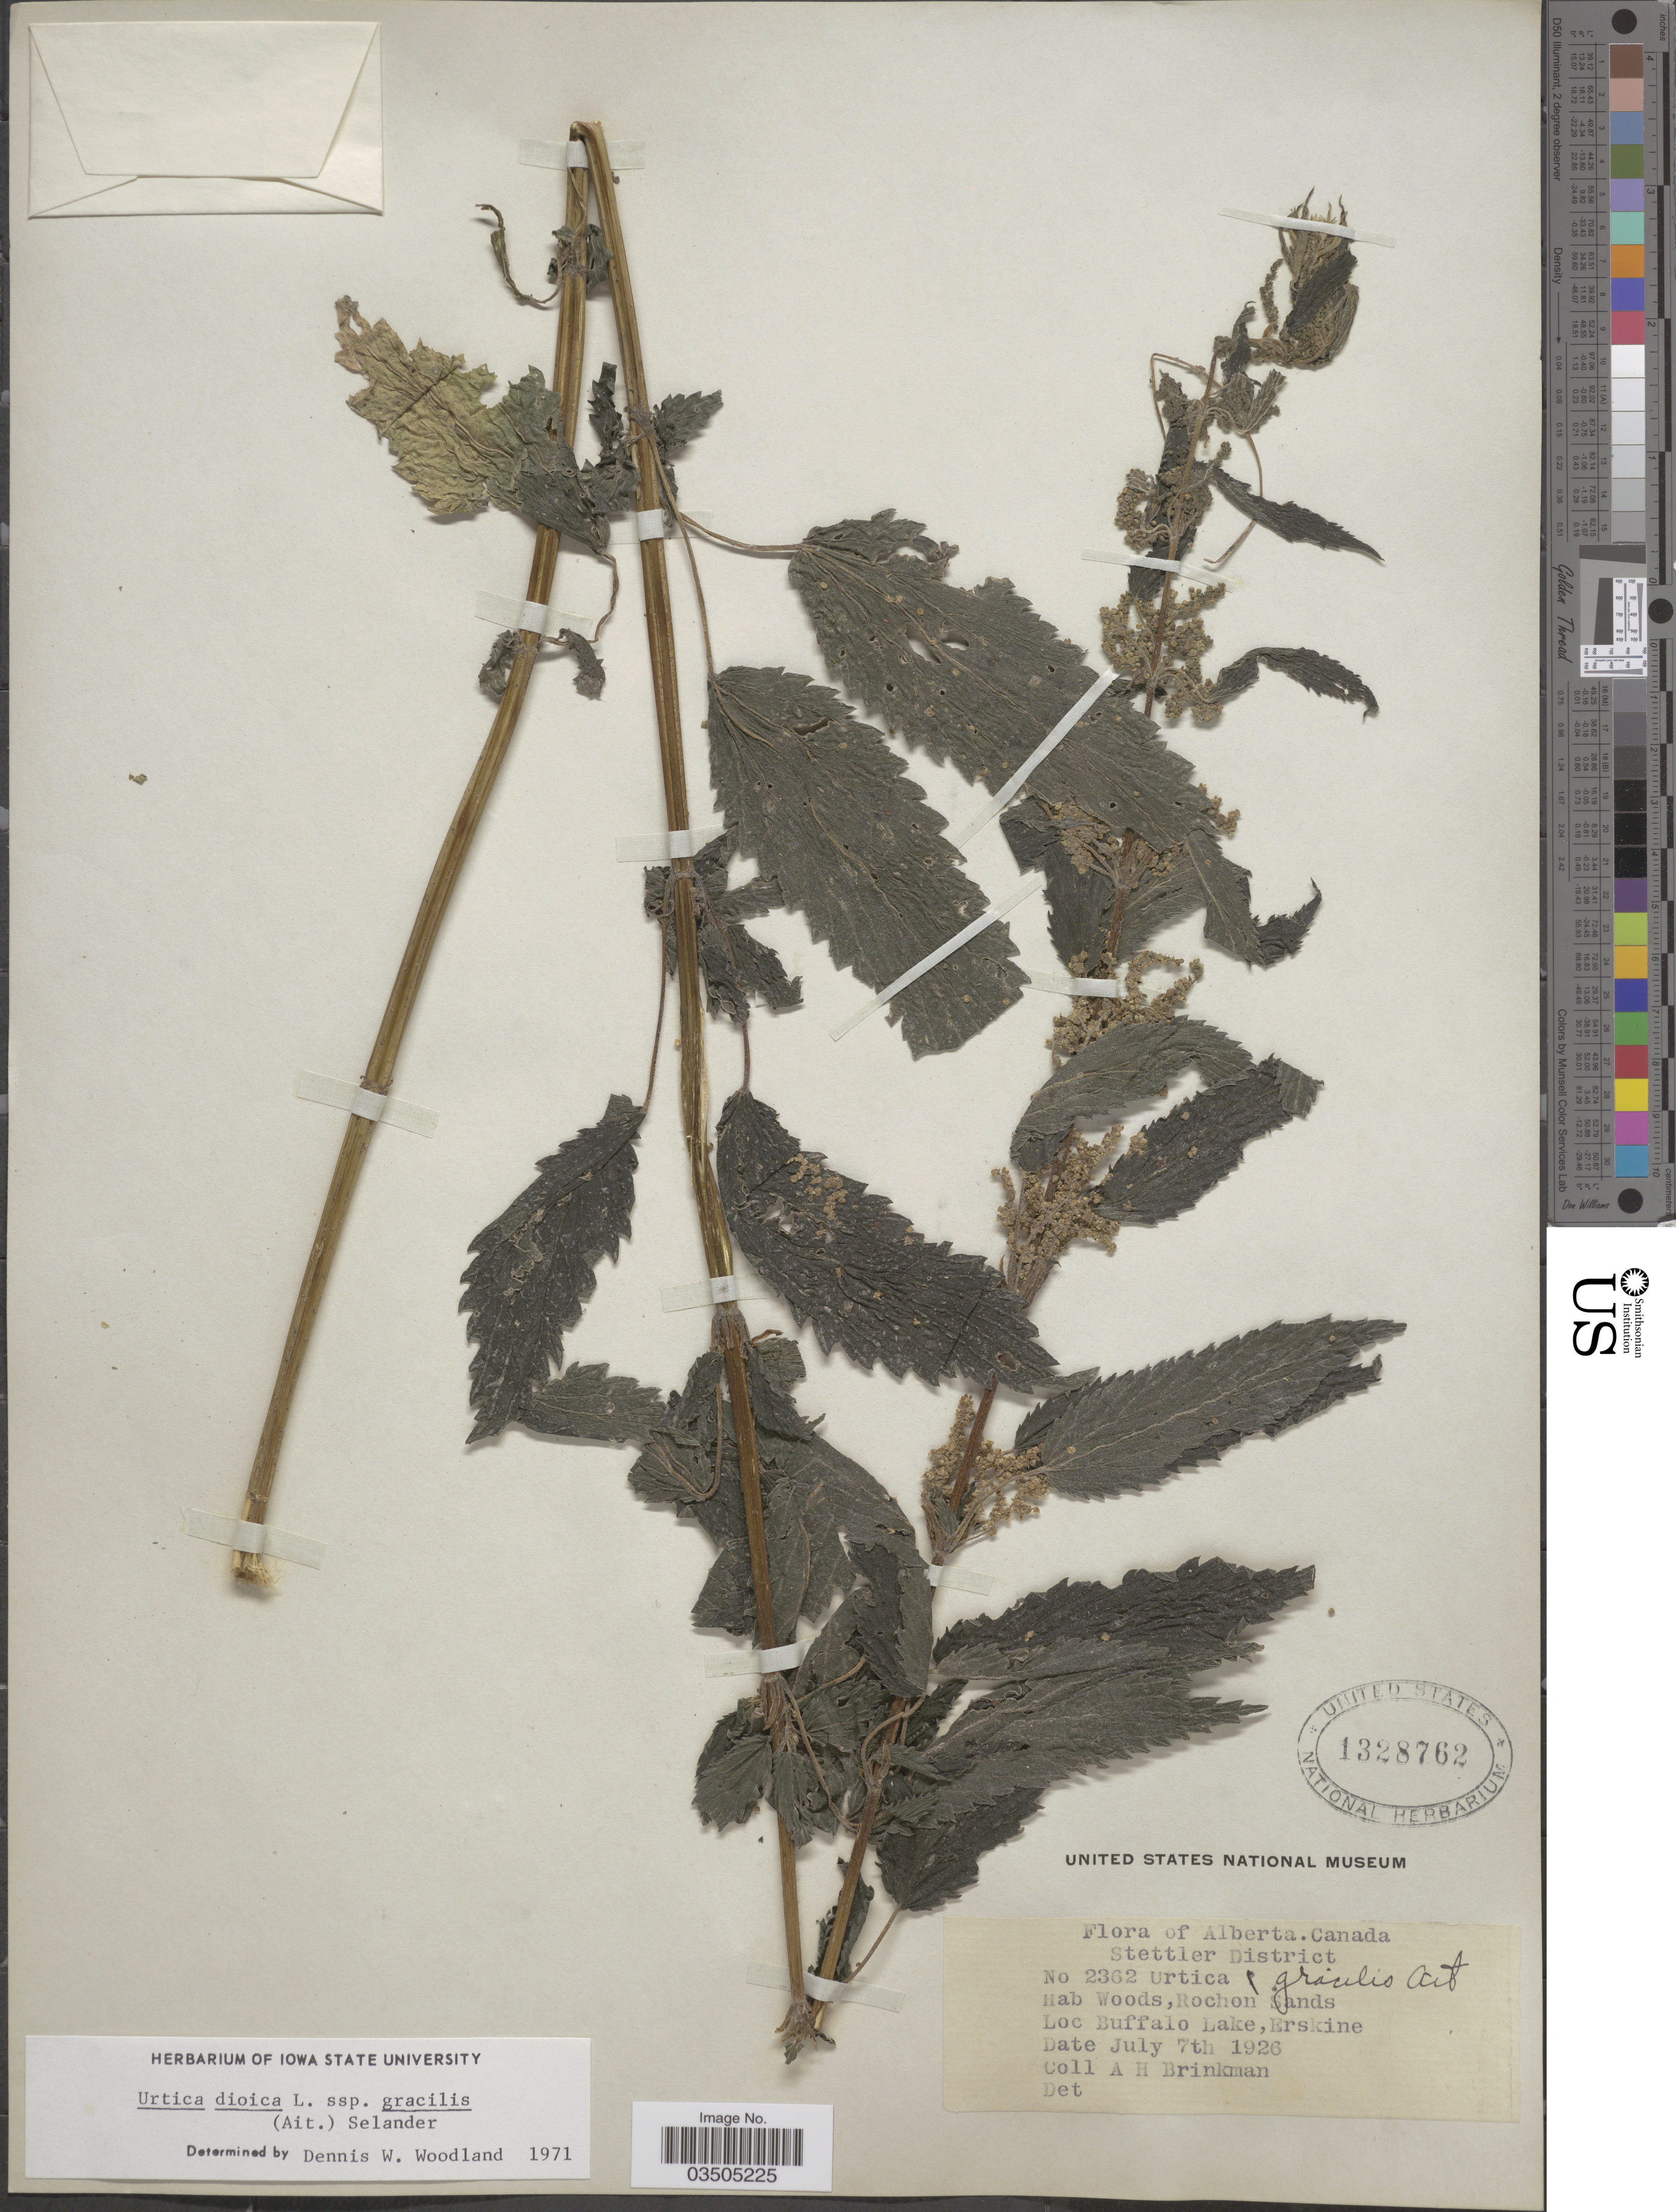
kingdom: Plantae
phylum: Tracheophyta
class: Magnoliopsida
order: Rosales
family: Urticaceae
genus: Urtica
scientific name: Urtica dioica subsp. gracilis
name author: L.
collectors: A. Brinkman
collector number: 2362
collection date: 1926-07-07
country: Canada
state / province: Alberta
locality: Stettler District. Rochon Sands. Buffalo Lake, Erskine.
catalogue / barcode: US 1328762